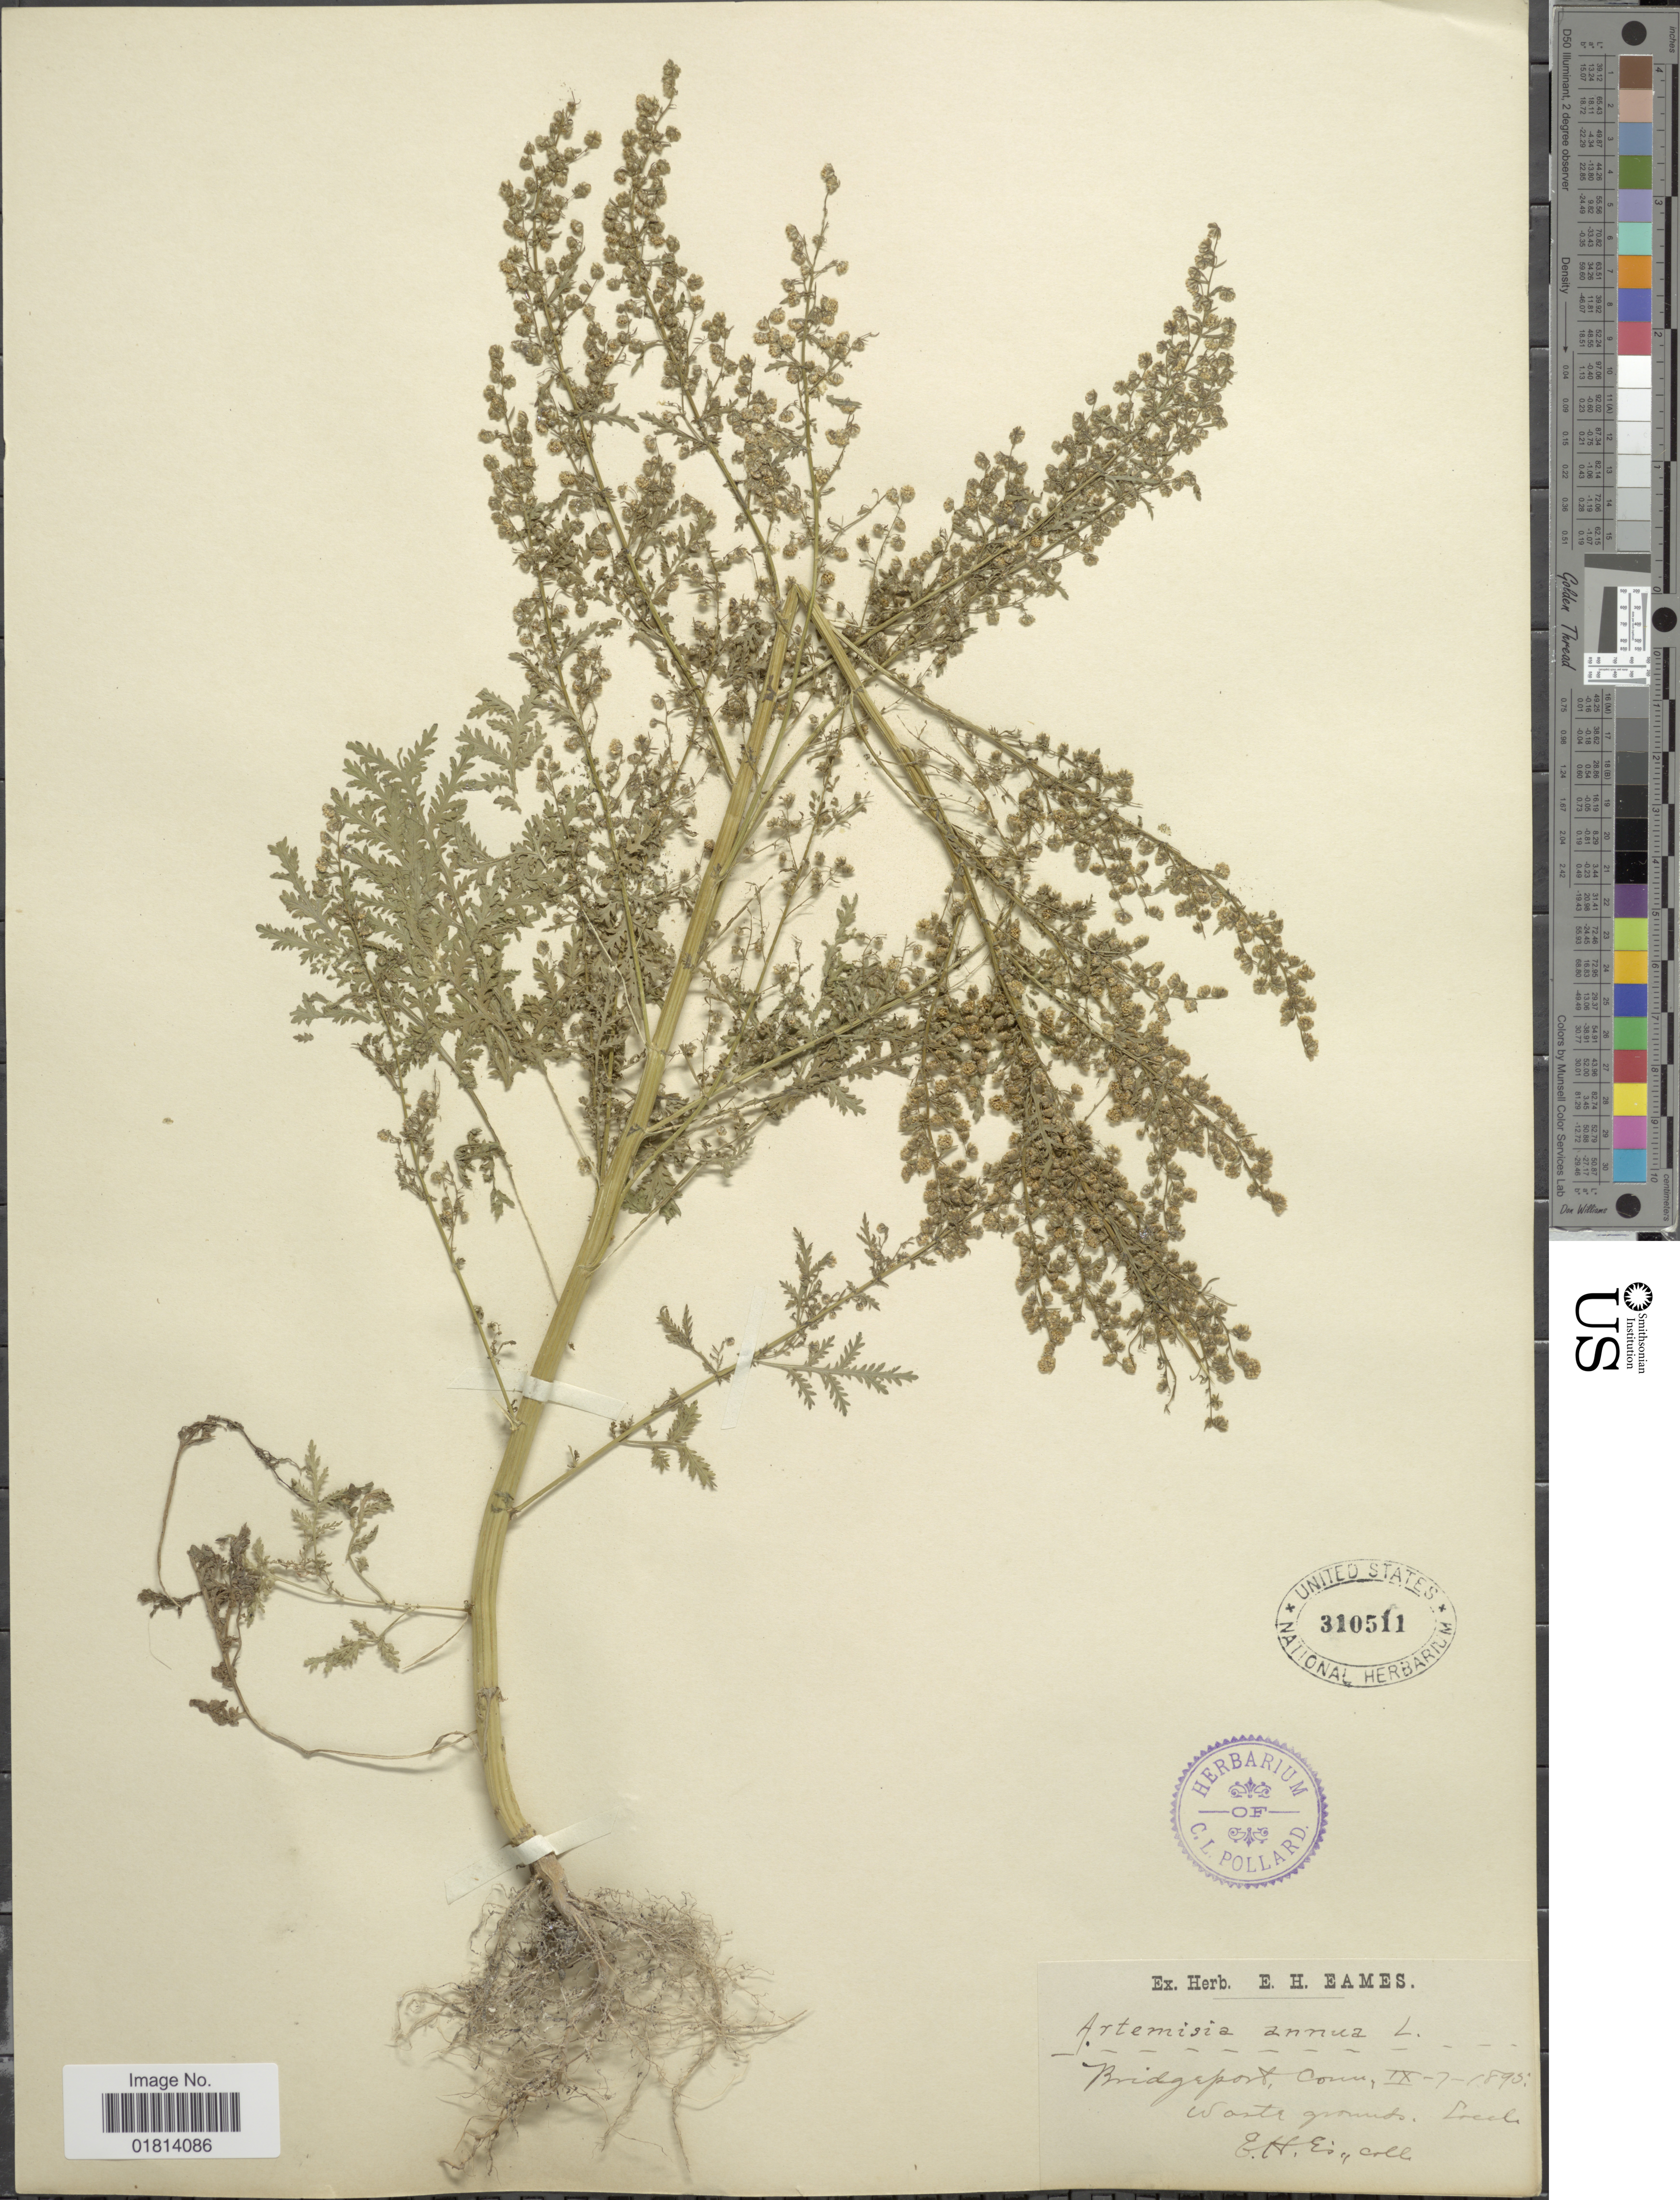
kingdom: Plantae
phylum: Tracheophyta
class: Magnoliopsida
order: Asterales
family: Asteraceae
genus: Artemisia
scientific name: Artemisia annua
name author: L.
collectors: E. H. Eames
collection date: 1895-09-07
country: United States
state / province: Connecticut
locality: Bridgeport, Conn. Waste grounds.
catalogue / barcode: US 310511